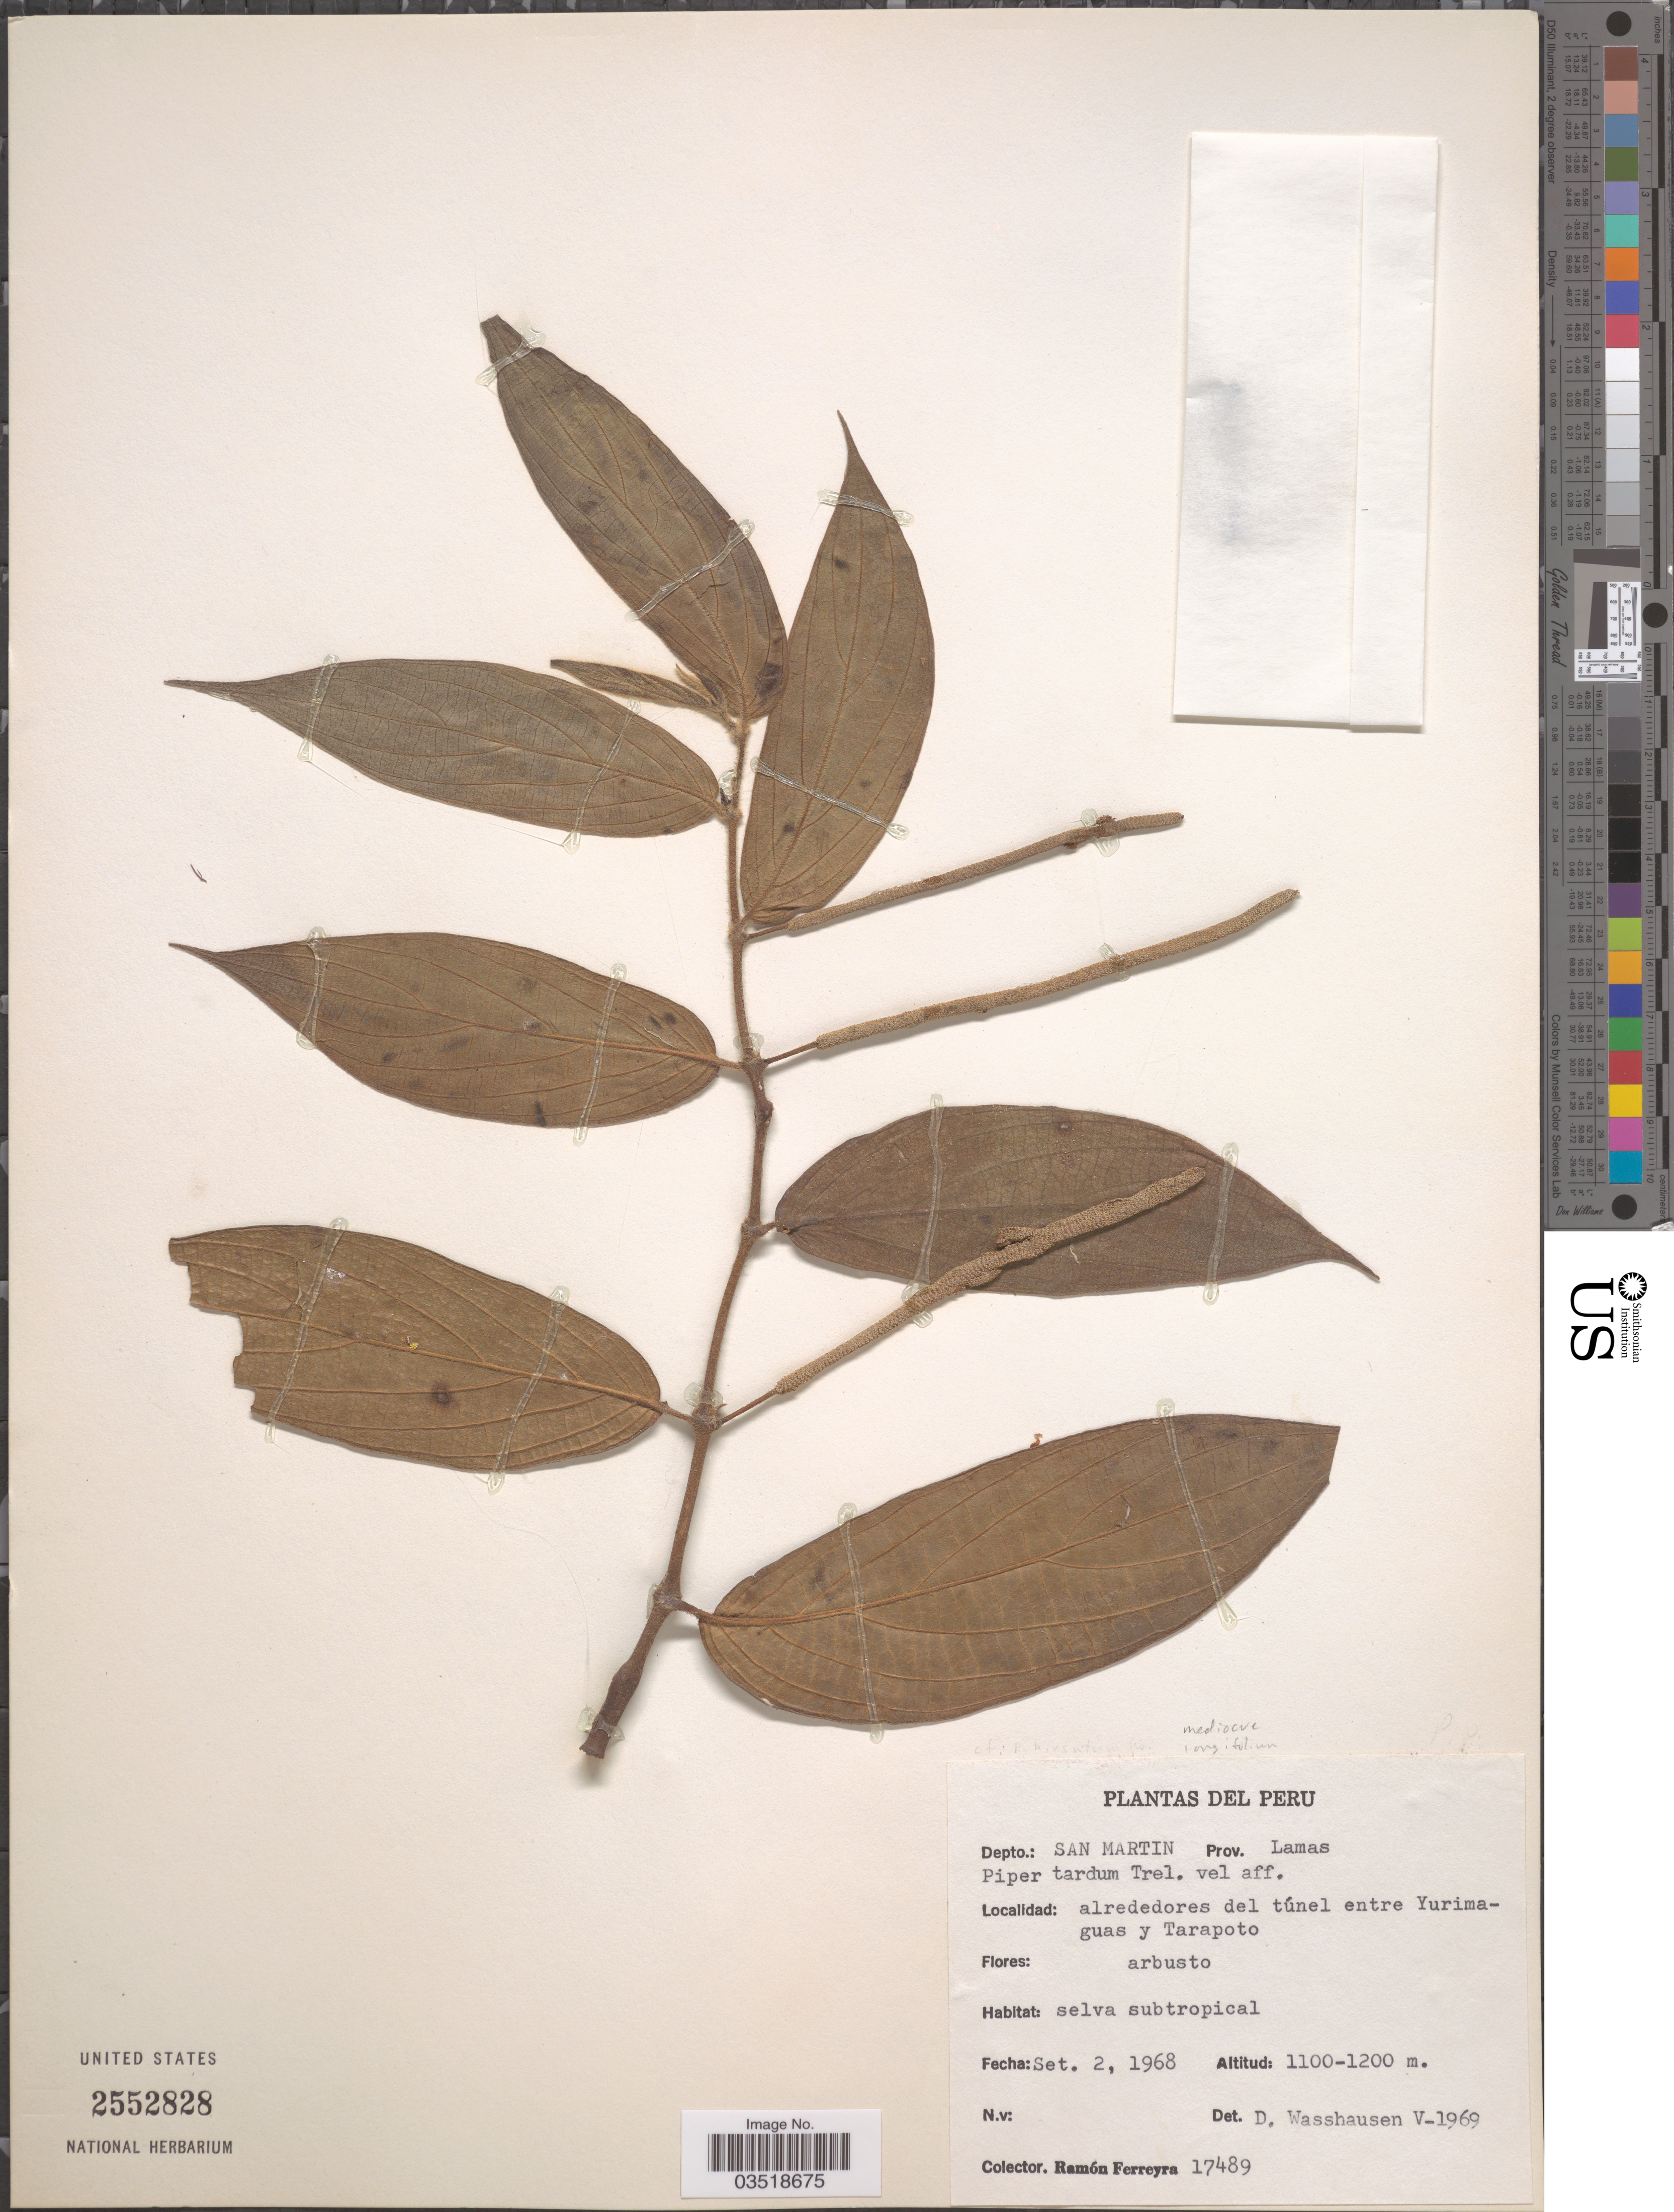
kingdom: Plantae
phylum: Tracheophyta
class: Magnoliopsida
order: Piperales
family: Piperaceae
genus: Piper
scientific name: Piper tardum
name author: Trel. in J.F. Macbr.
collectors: R. A. Ferreyra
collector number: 17489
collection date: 1968-09-02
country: Peru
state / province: San Martín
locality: Depto.: San Martin. Prov. Lamas. Alrededores del túnel entre Yurimaguas y Tarapoto.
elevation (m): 1100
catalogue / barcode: US 2552828